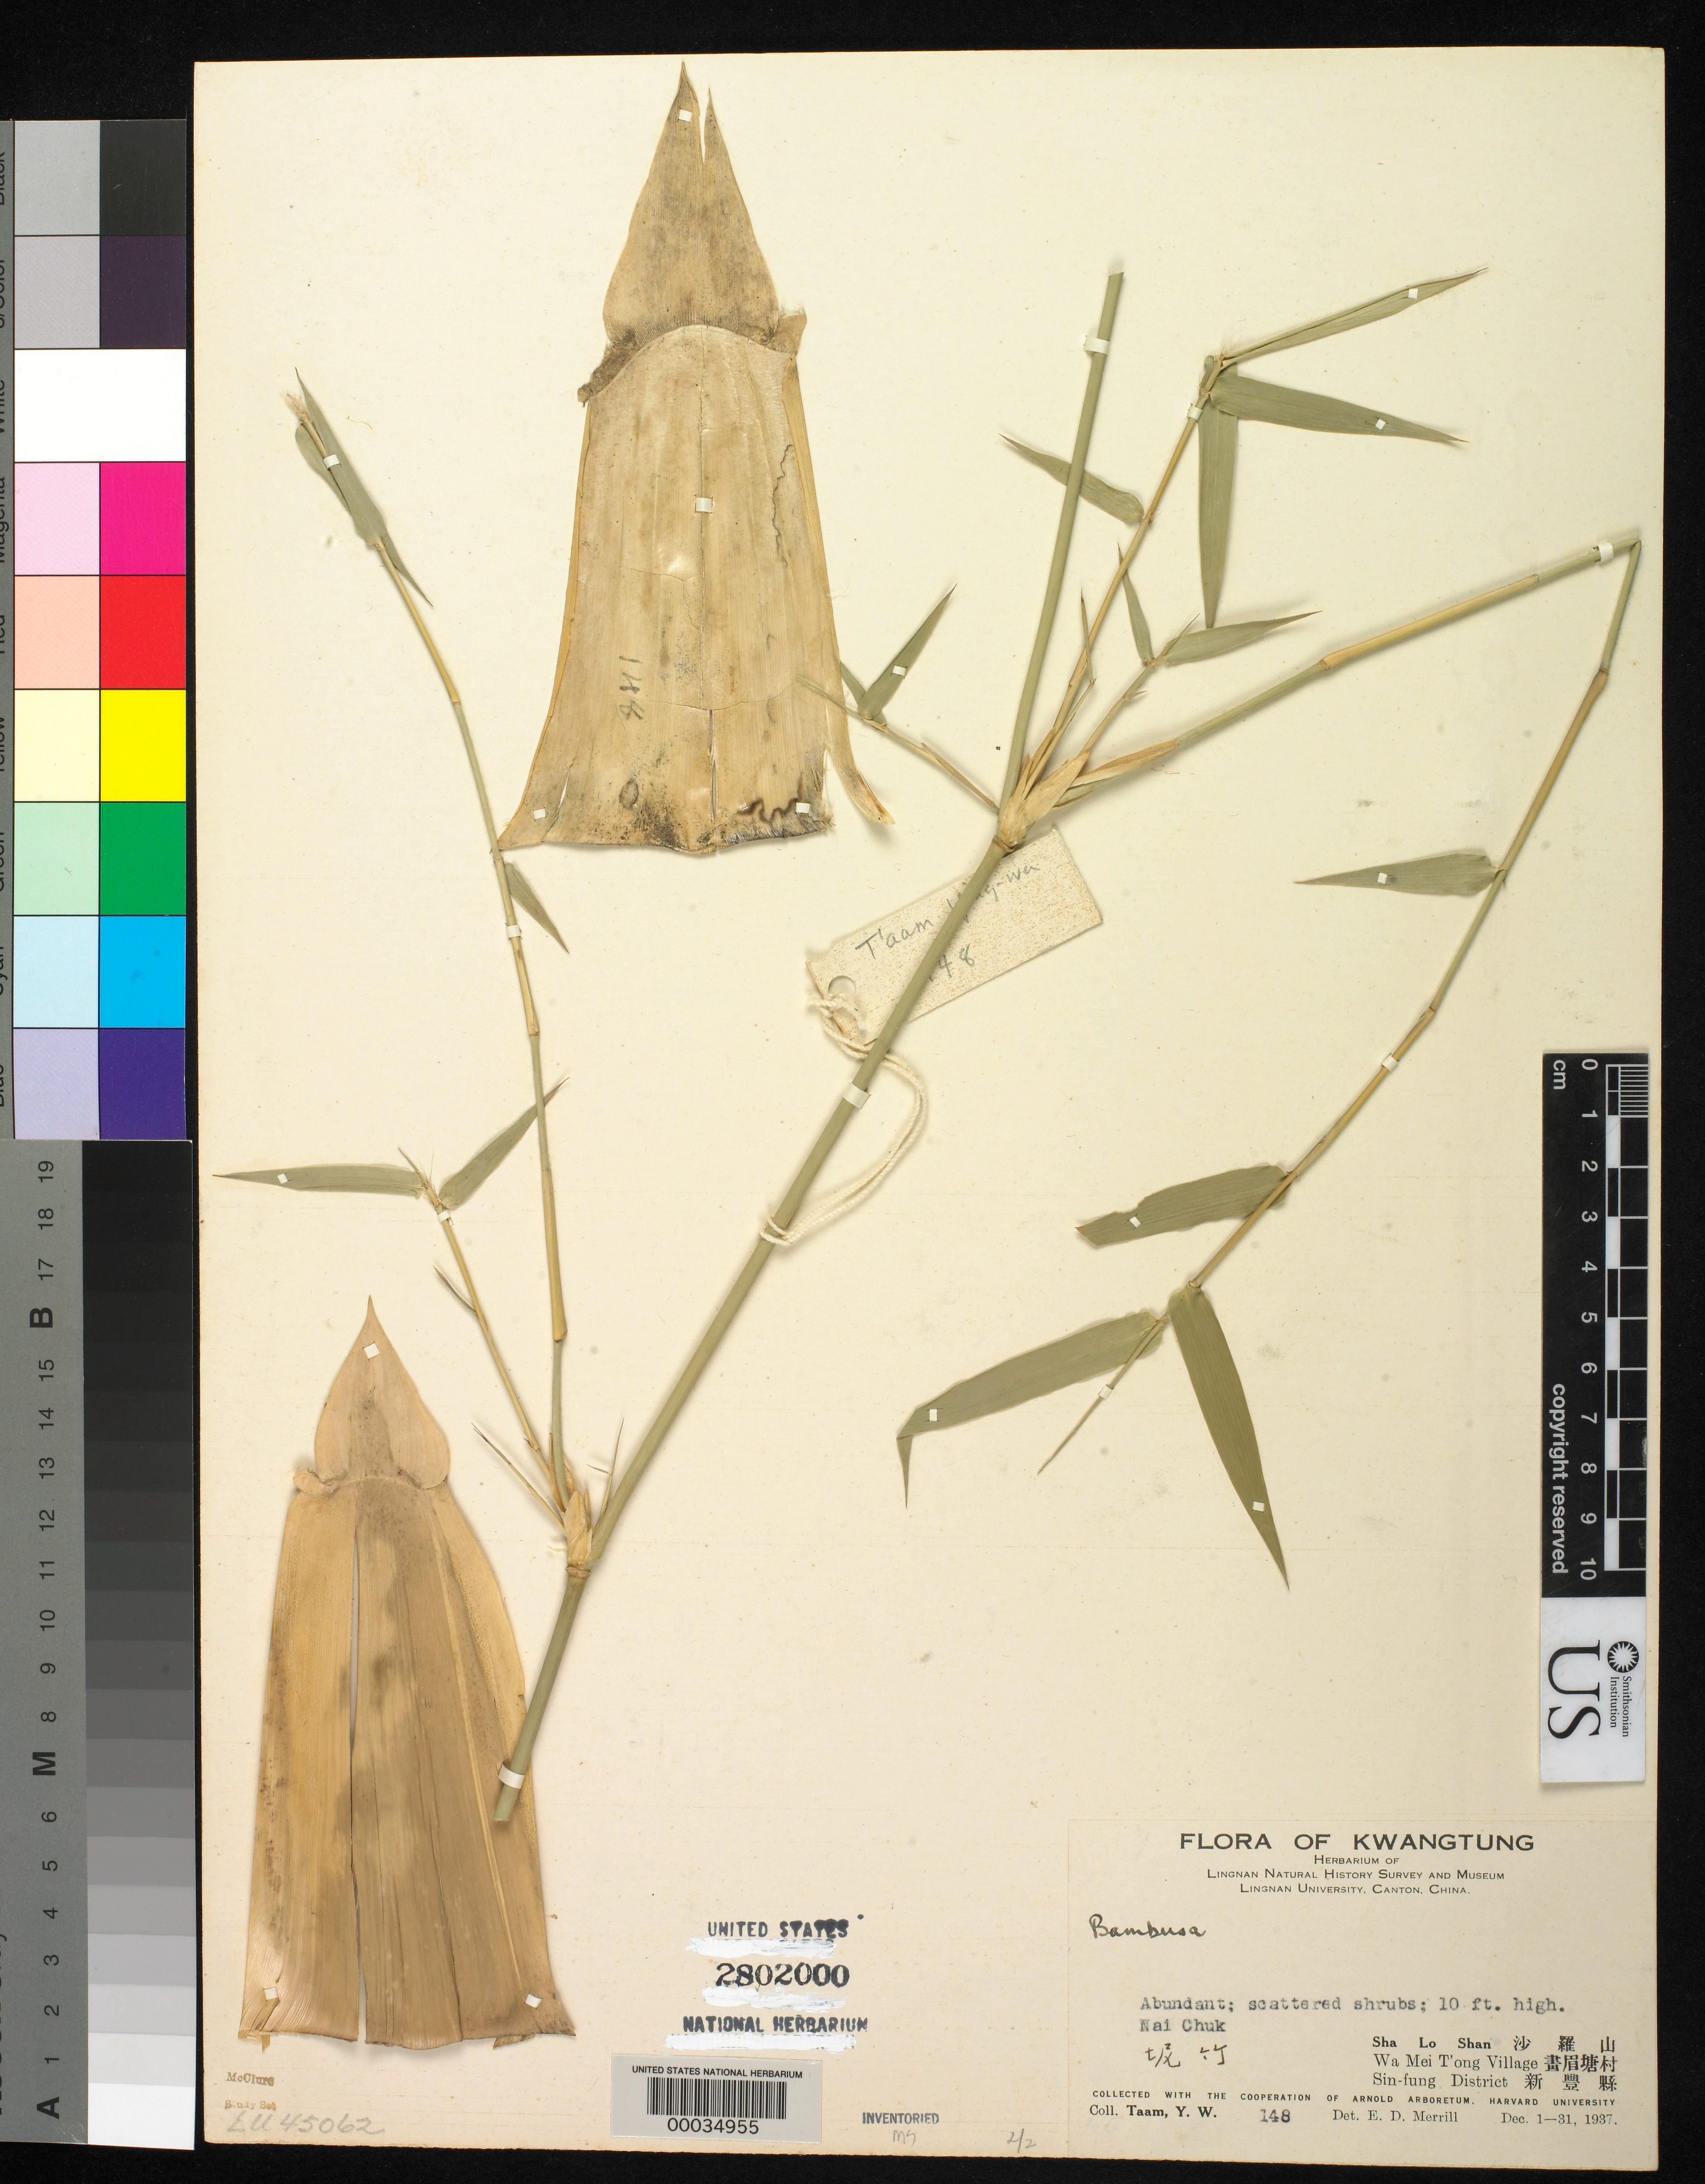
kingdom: Plantae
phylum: Tracheophyta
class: Liliopsida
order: Poales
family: Poaceae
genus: Bambusa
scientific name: Bambusa pervariabilis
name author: McClure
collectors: Y. W. Taam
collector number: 148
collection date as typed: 01 Dec 1932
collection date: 1932-12-01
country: China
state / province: Guangdong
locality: Sha lo shan, wa mei t'ong, sin-fung dist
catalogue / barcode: US 2802000